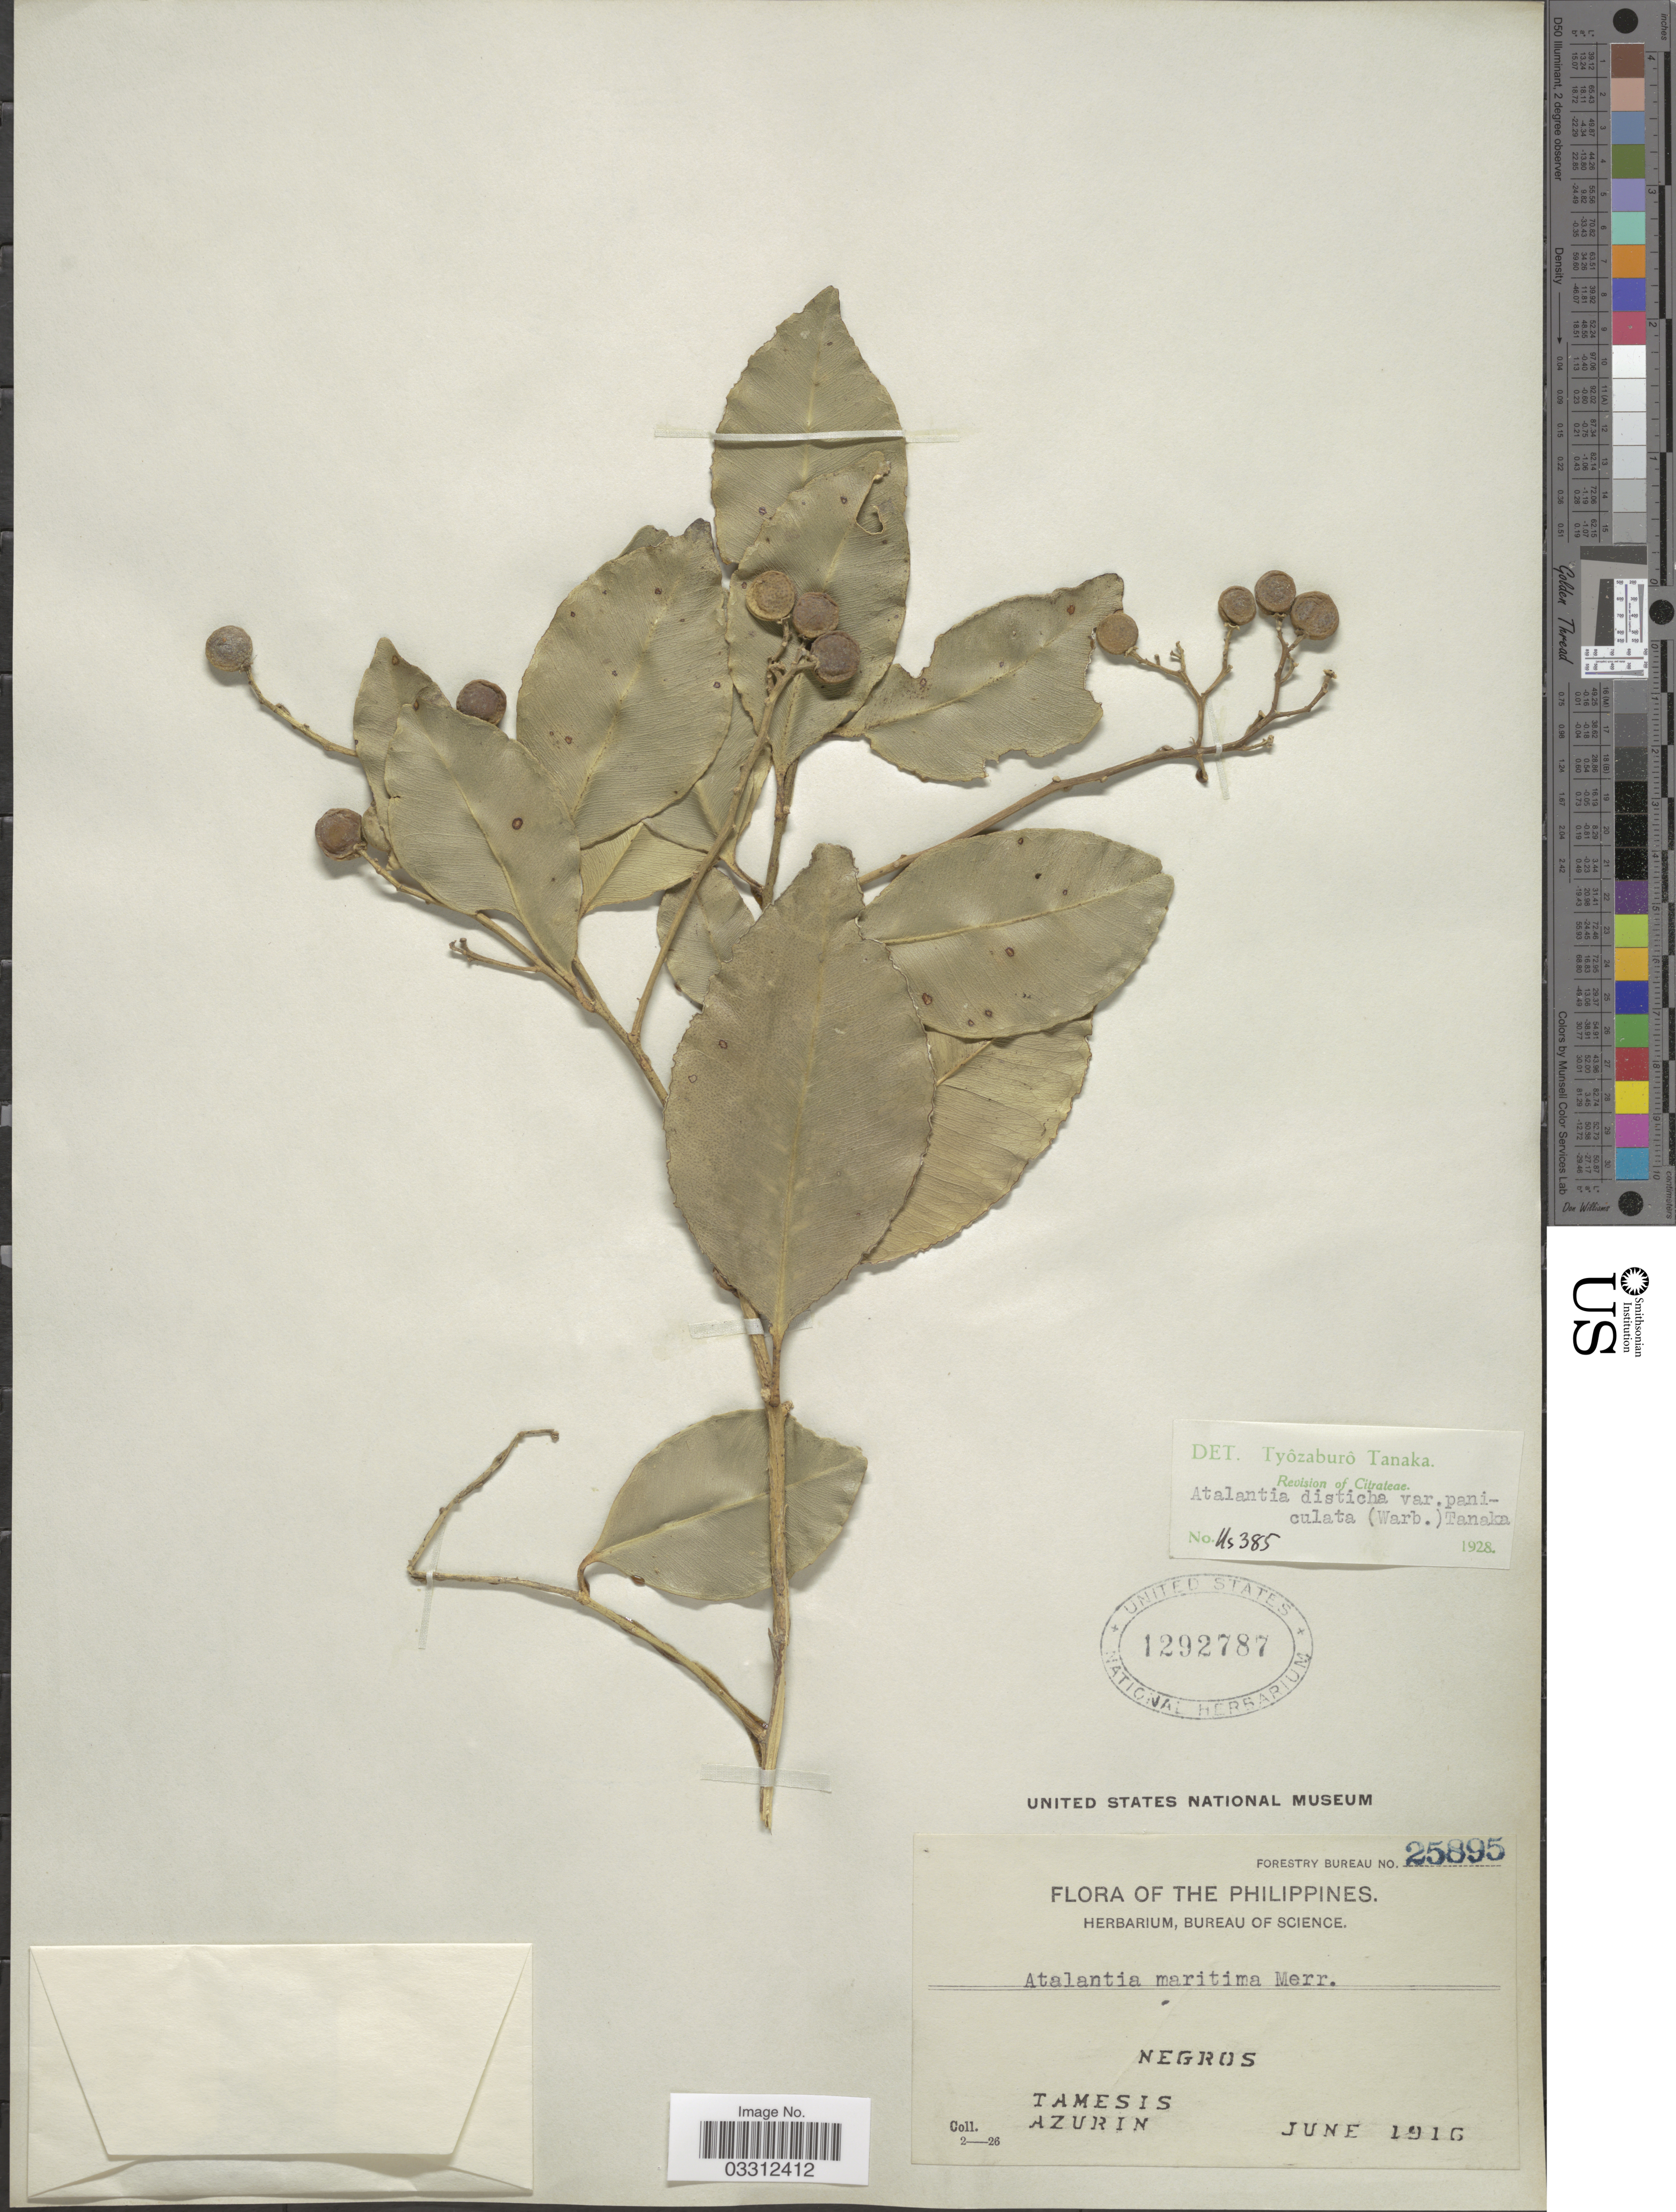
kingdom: Plantae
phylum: Tracheophyta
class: Magnoliopsida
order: Sapindales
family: Rutaceae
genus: Atalantia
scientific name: Atalantia racemosa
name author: Wight ex Hook.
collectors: -. Tamesis & -. Azurin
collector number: Forestry Bureau 25895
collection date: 1916-06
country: Philippines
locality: Negros.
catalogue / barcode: US 1292787